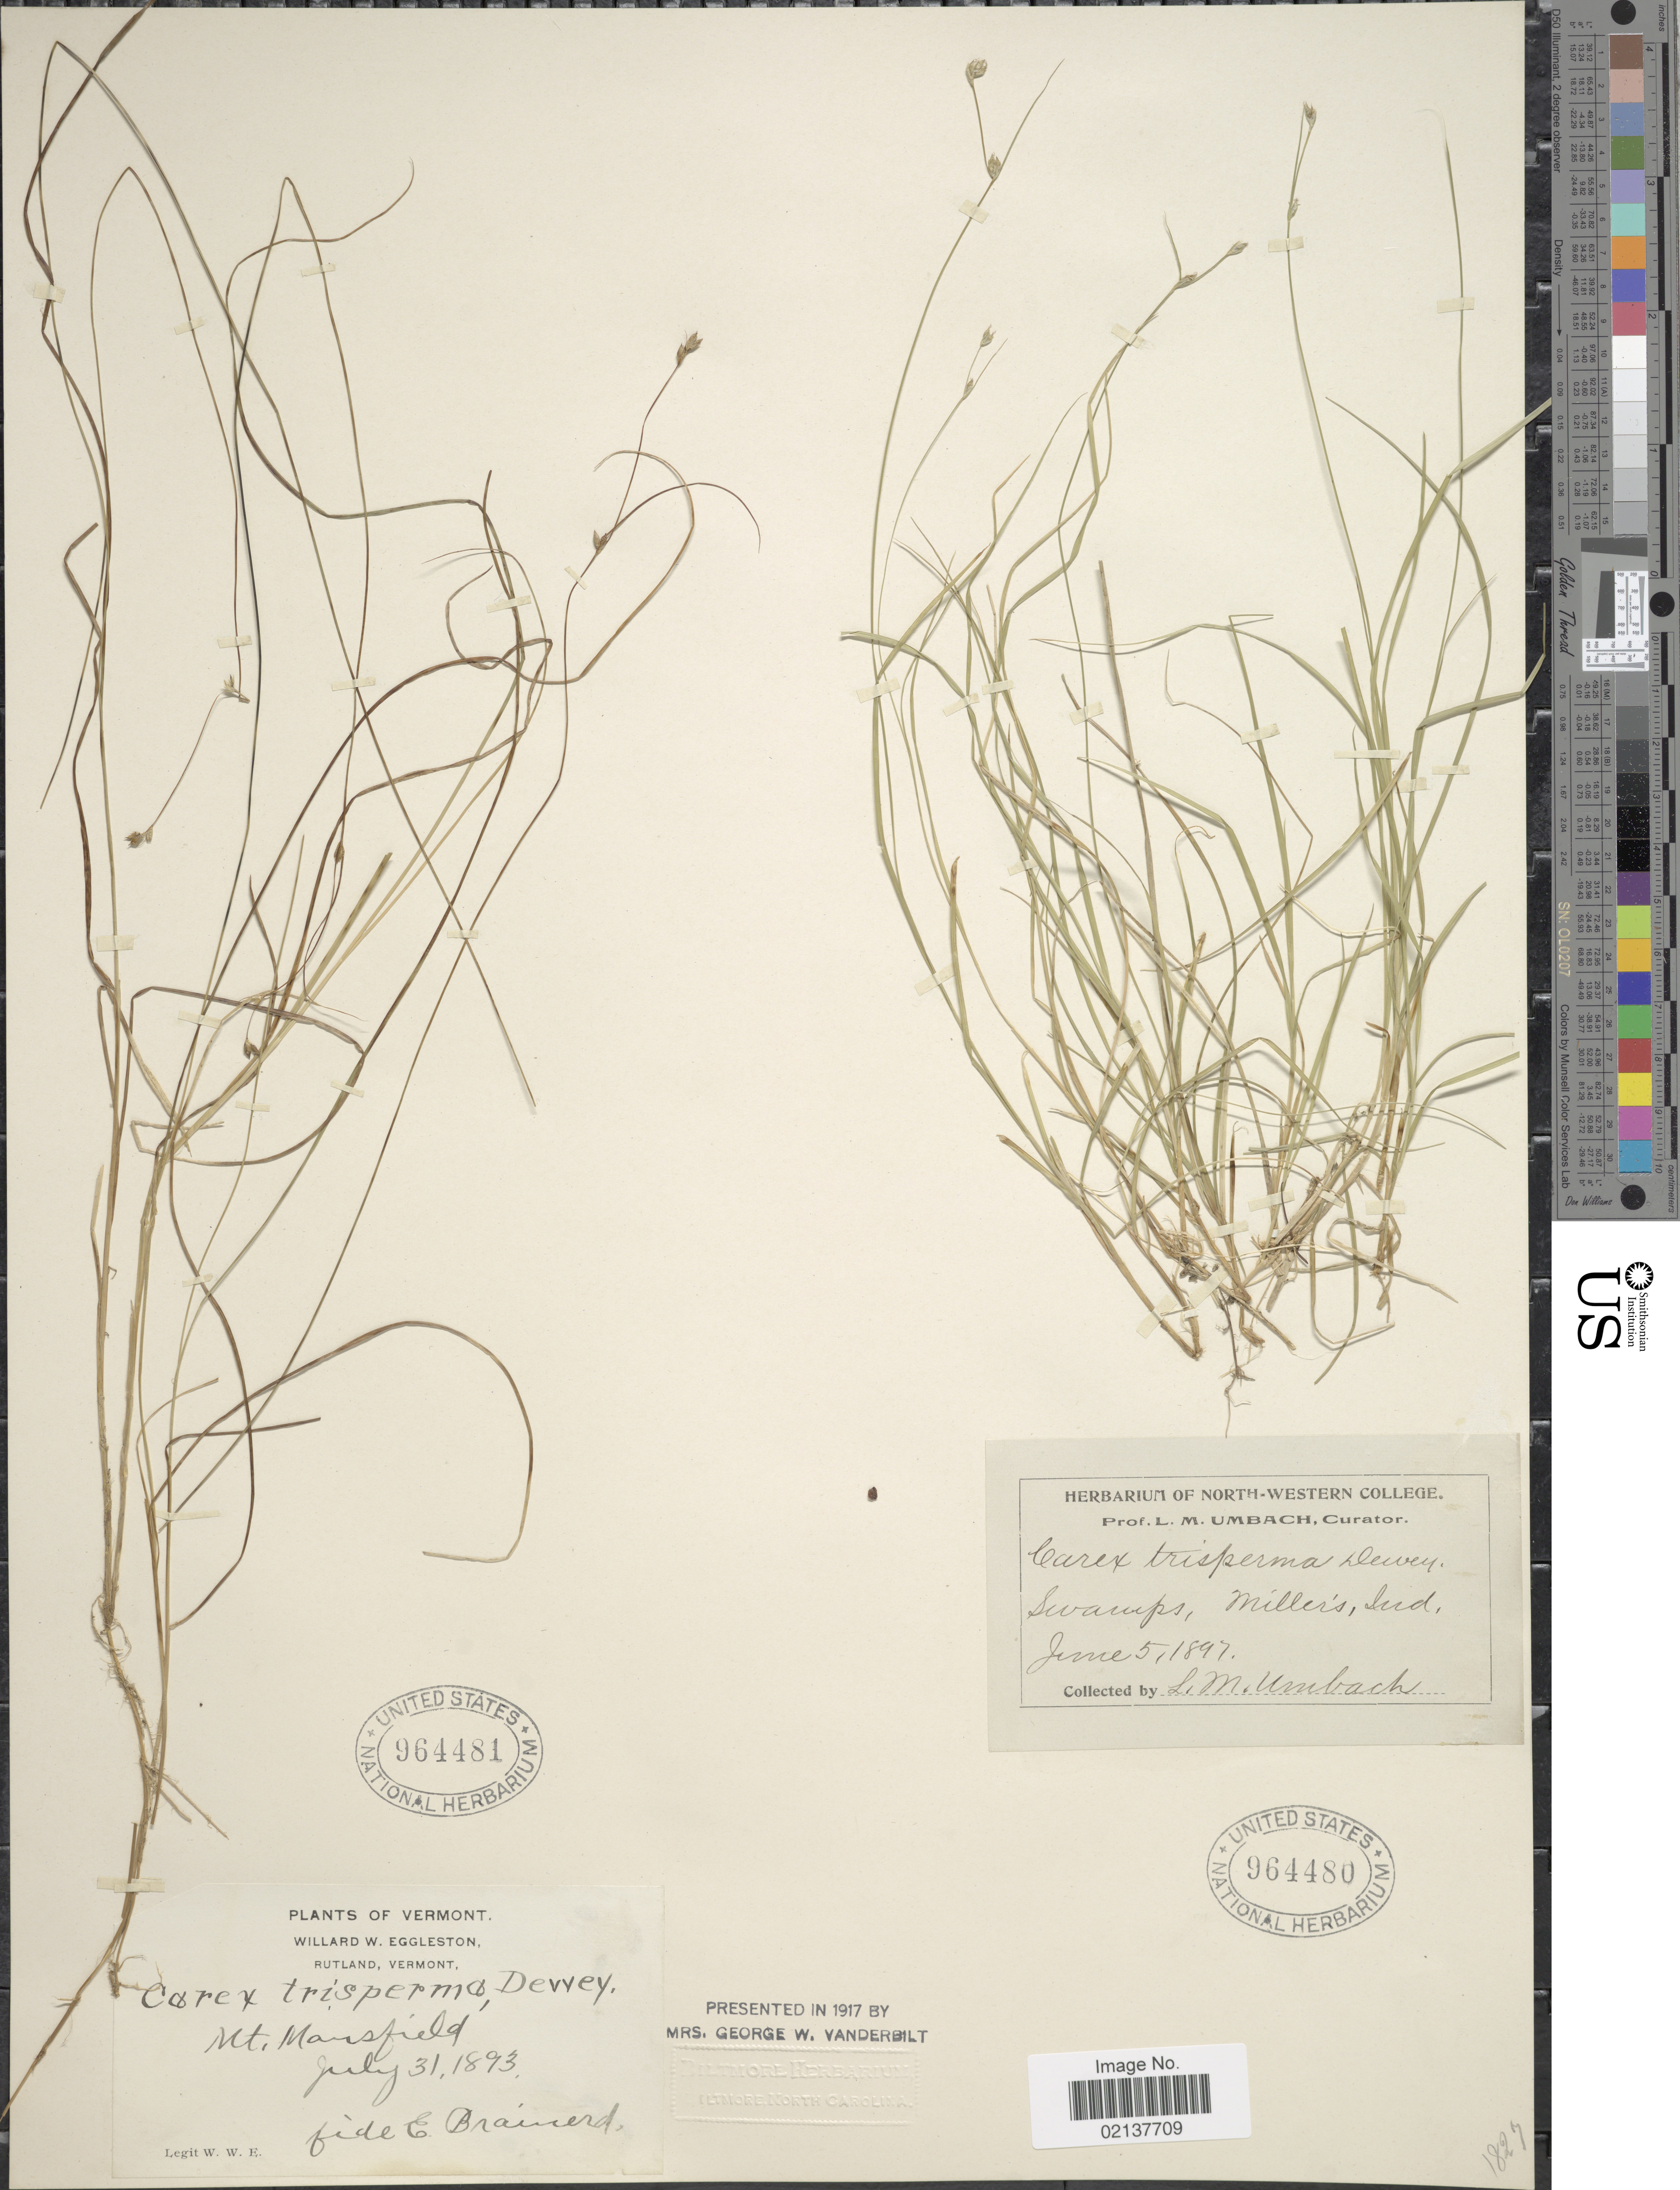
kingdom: Plantae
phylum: Tracheophyta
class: Liliopsida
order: Poales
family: Cyperaceae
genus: Carex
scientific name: Carex trisperma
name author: Dewey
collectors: L. M. Umbach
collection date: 1897-06-05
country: United States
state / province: Indiana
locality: Swamps, Miller's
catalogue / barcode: US 964480